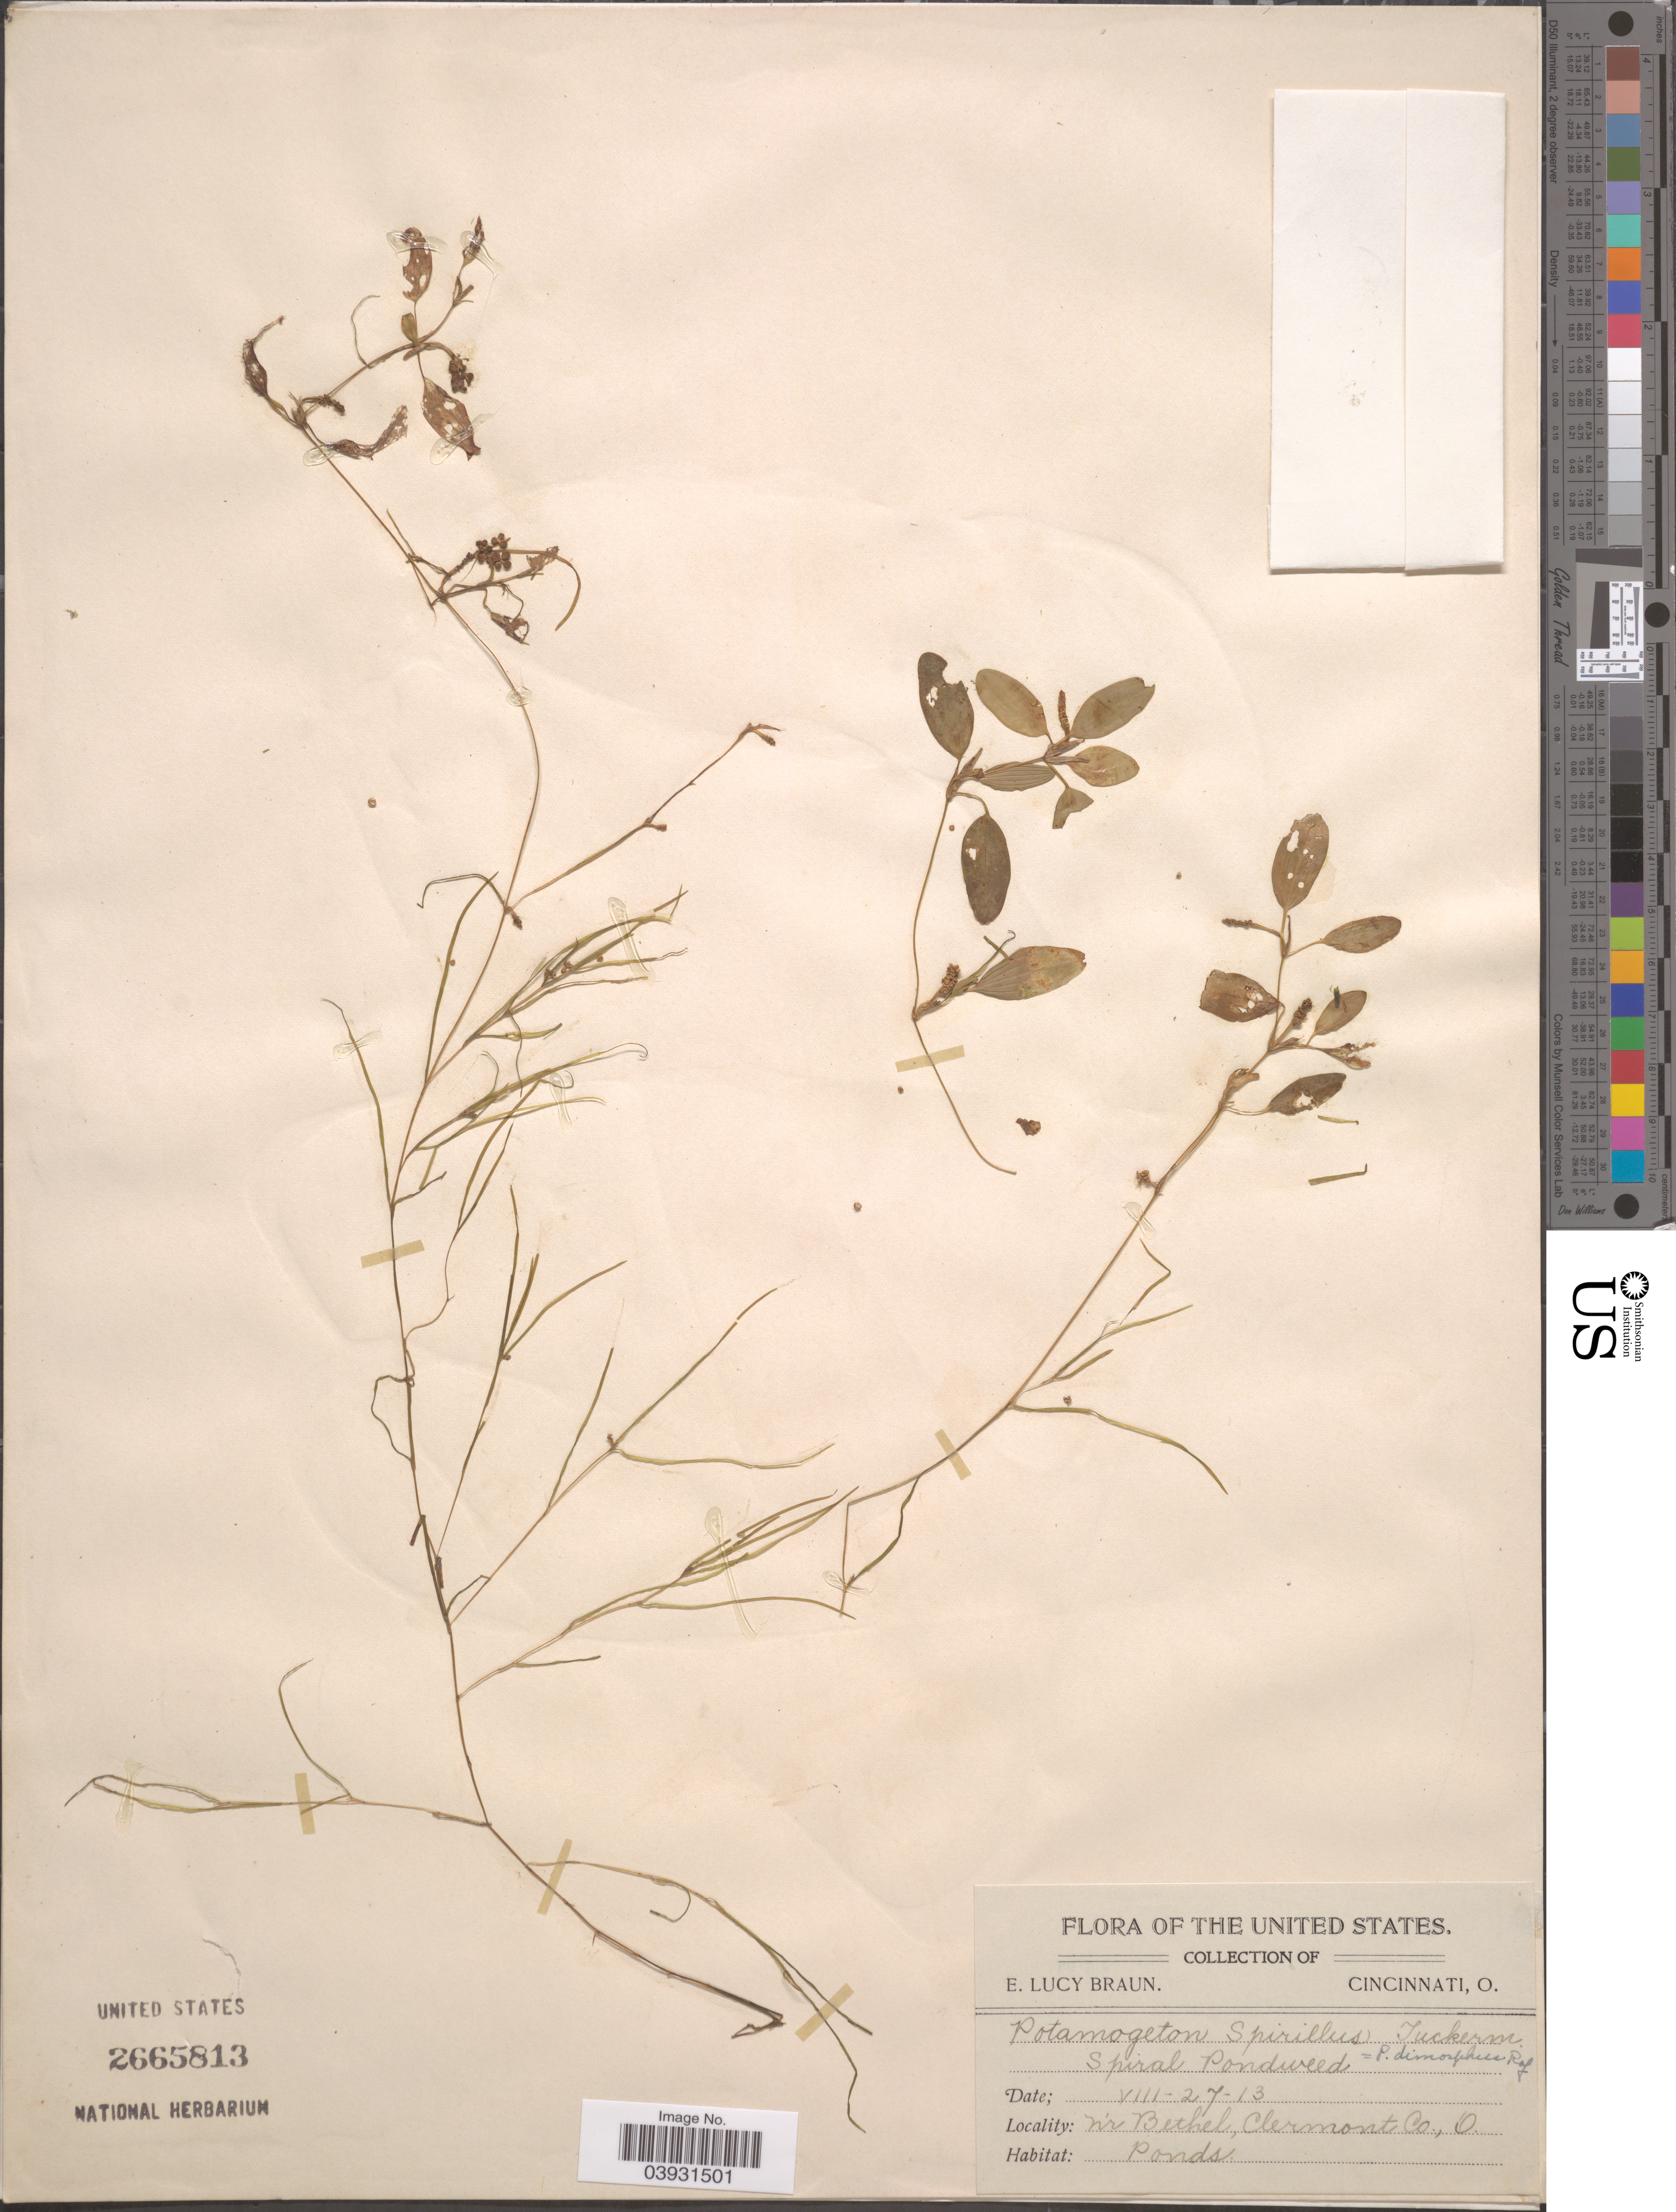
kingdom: Plantae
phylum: Tracheophyta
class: Liliopsida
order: Alismatales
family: Potamogetonaceae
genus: Potamogeton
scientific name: Potamogeton spirillus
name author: Tuck.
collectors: E. L. Braun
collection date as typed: Transcribed d/m/y: 27/8/13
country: United States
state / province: Ohio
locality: N'r Bethel, Clermont Co.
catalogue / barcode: US 2665813